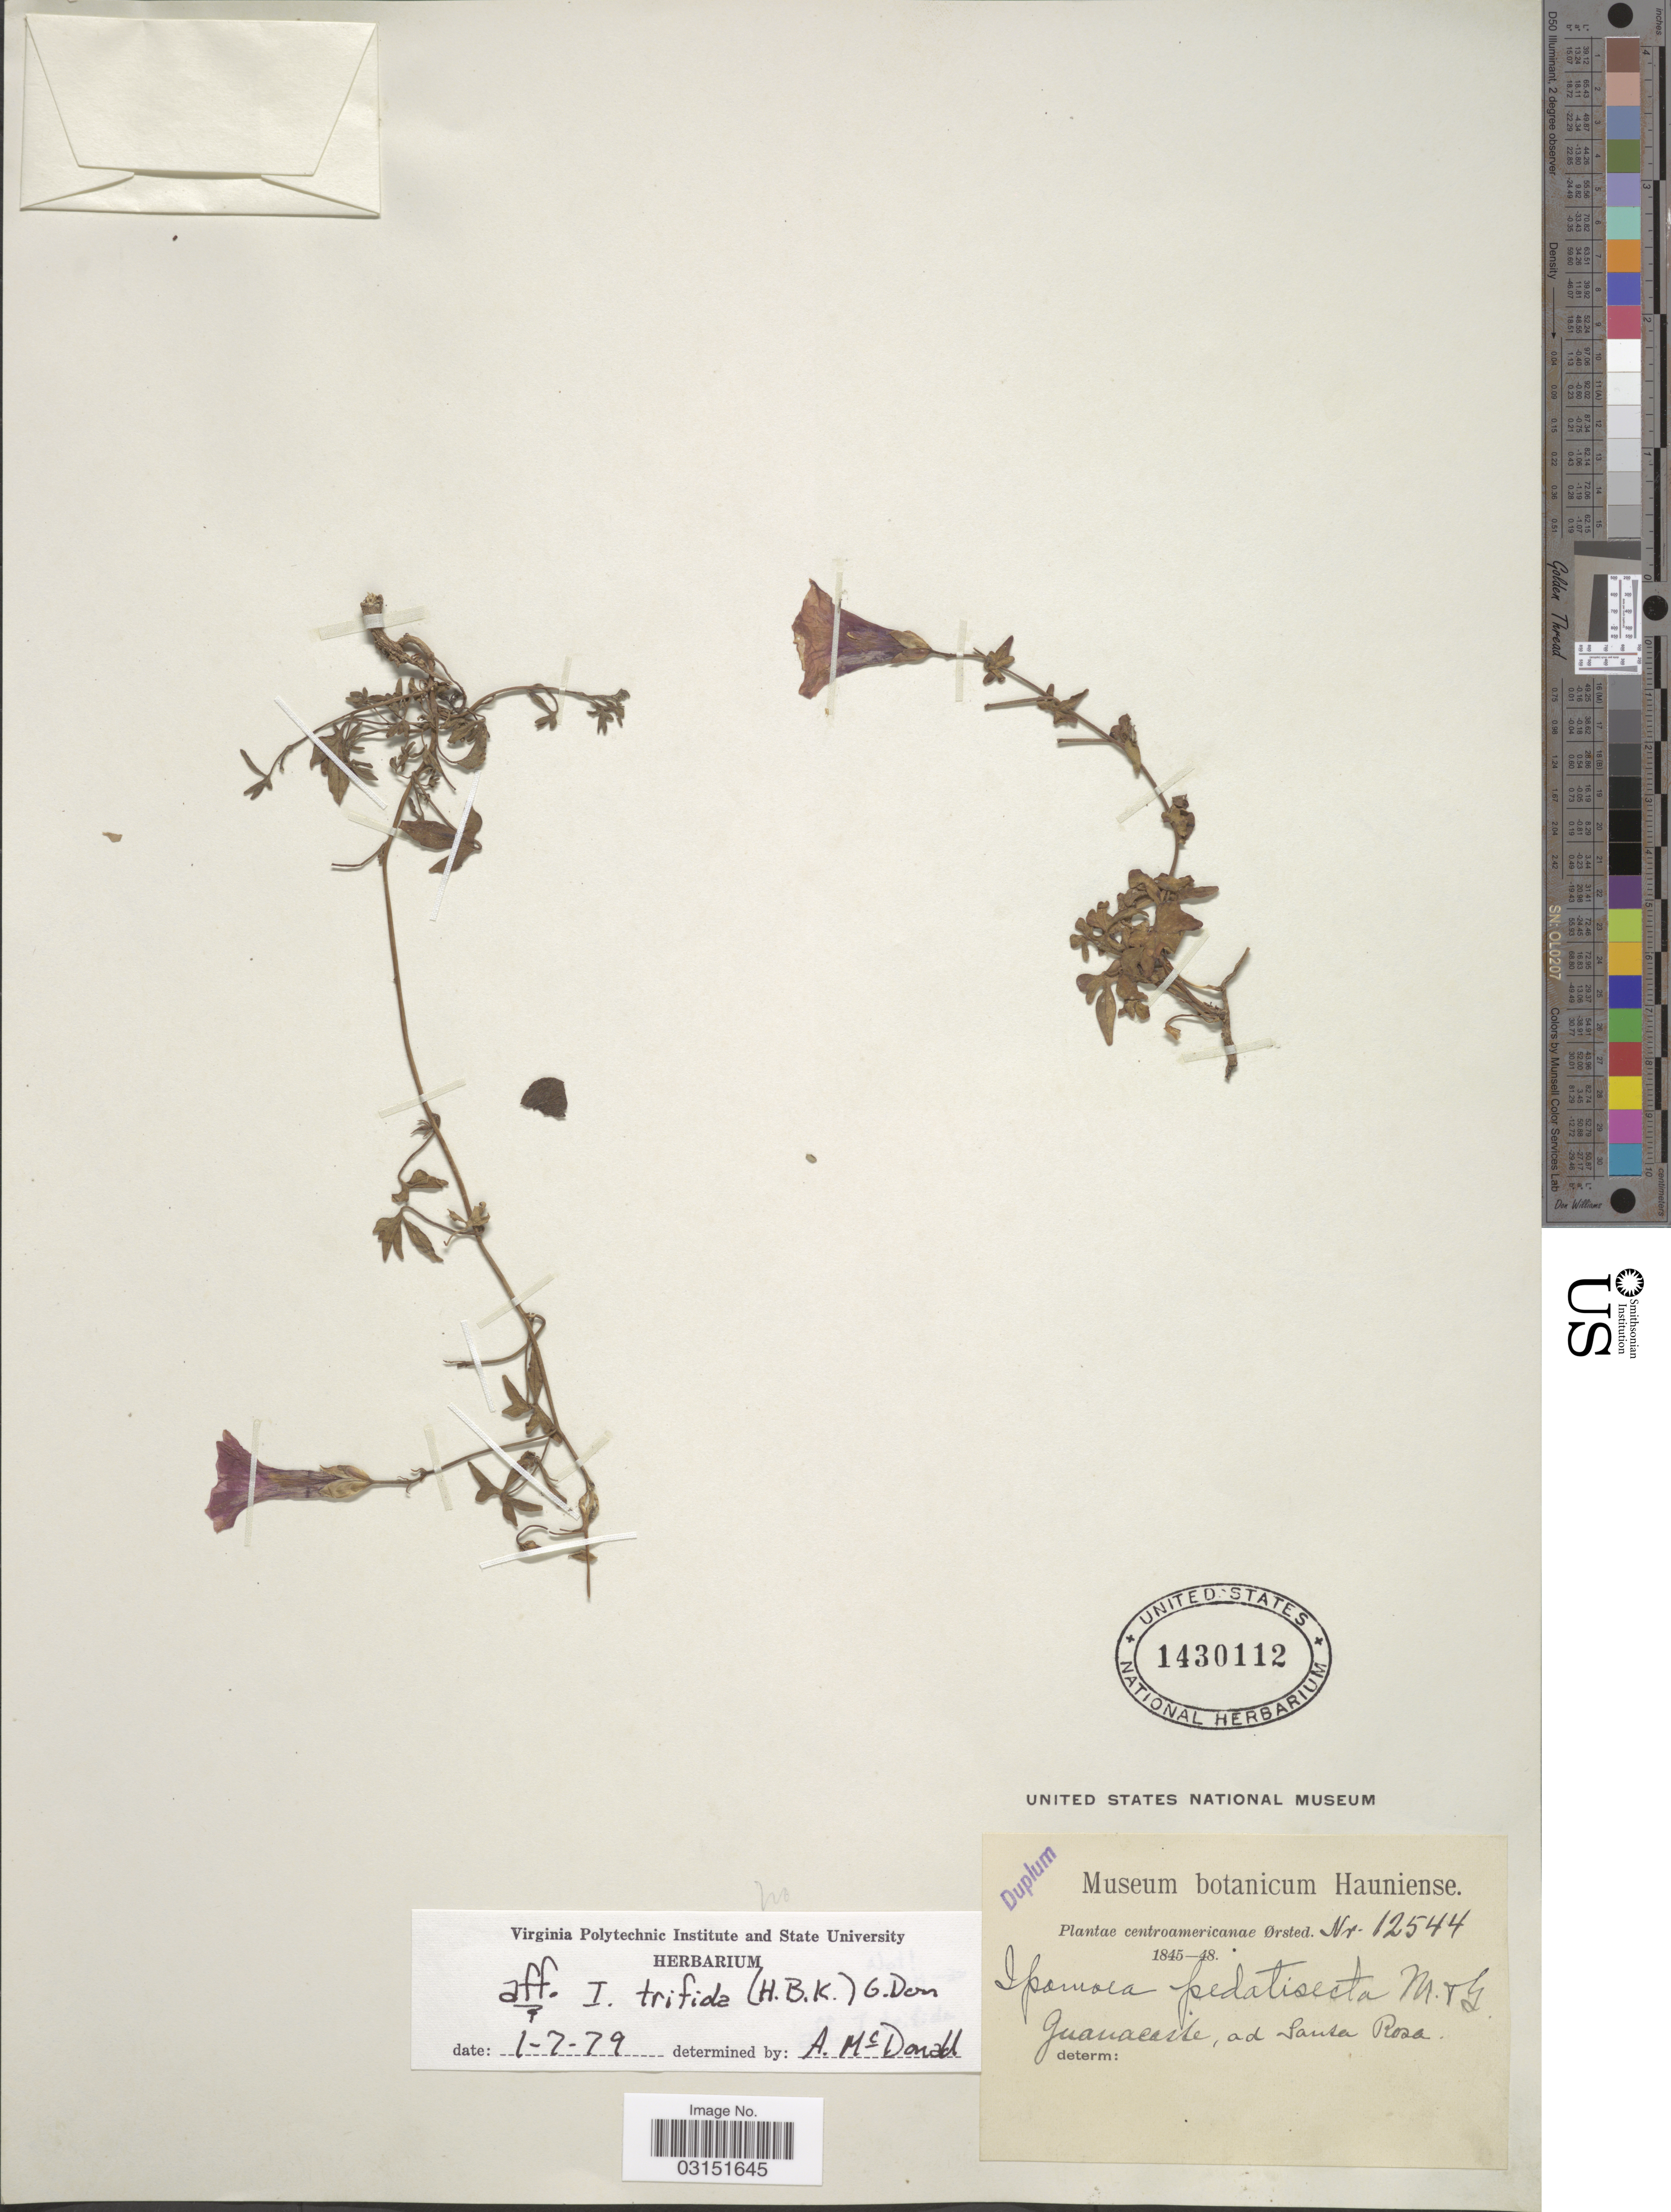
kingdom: Plantae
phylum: Tracheophyta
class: Magnoliopsida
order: Solanales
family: Convolvulaceae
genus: Ipomoea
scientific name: Ipomoea trifida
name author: (Kunth) G. Don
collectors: Ørsted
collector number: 12544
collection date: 1845/1848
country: Costa Rica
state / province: Guanacaste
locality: Ad Santa Rosa.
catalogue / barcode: US 1430112